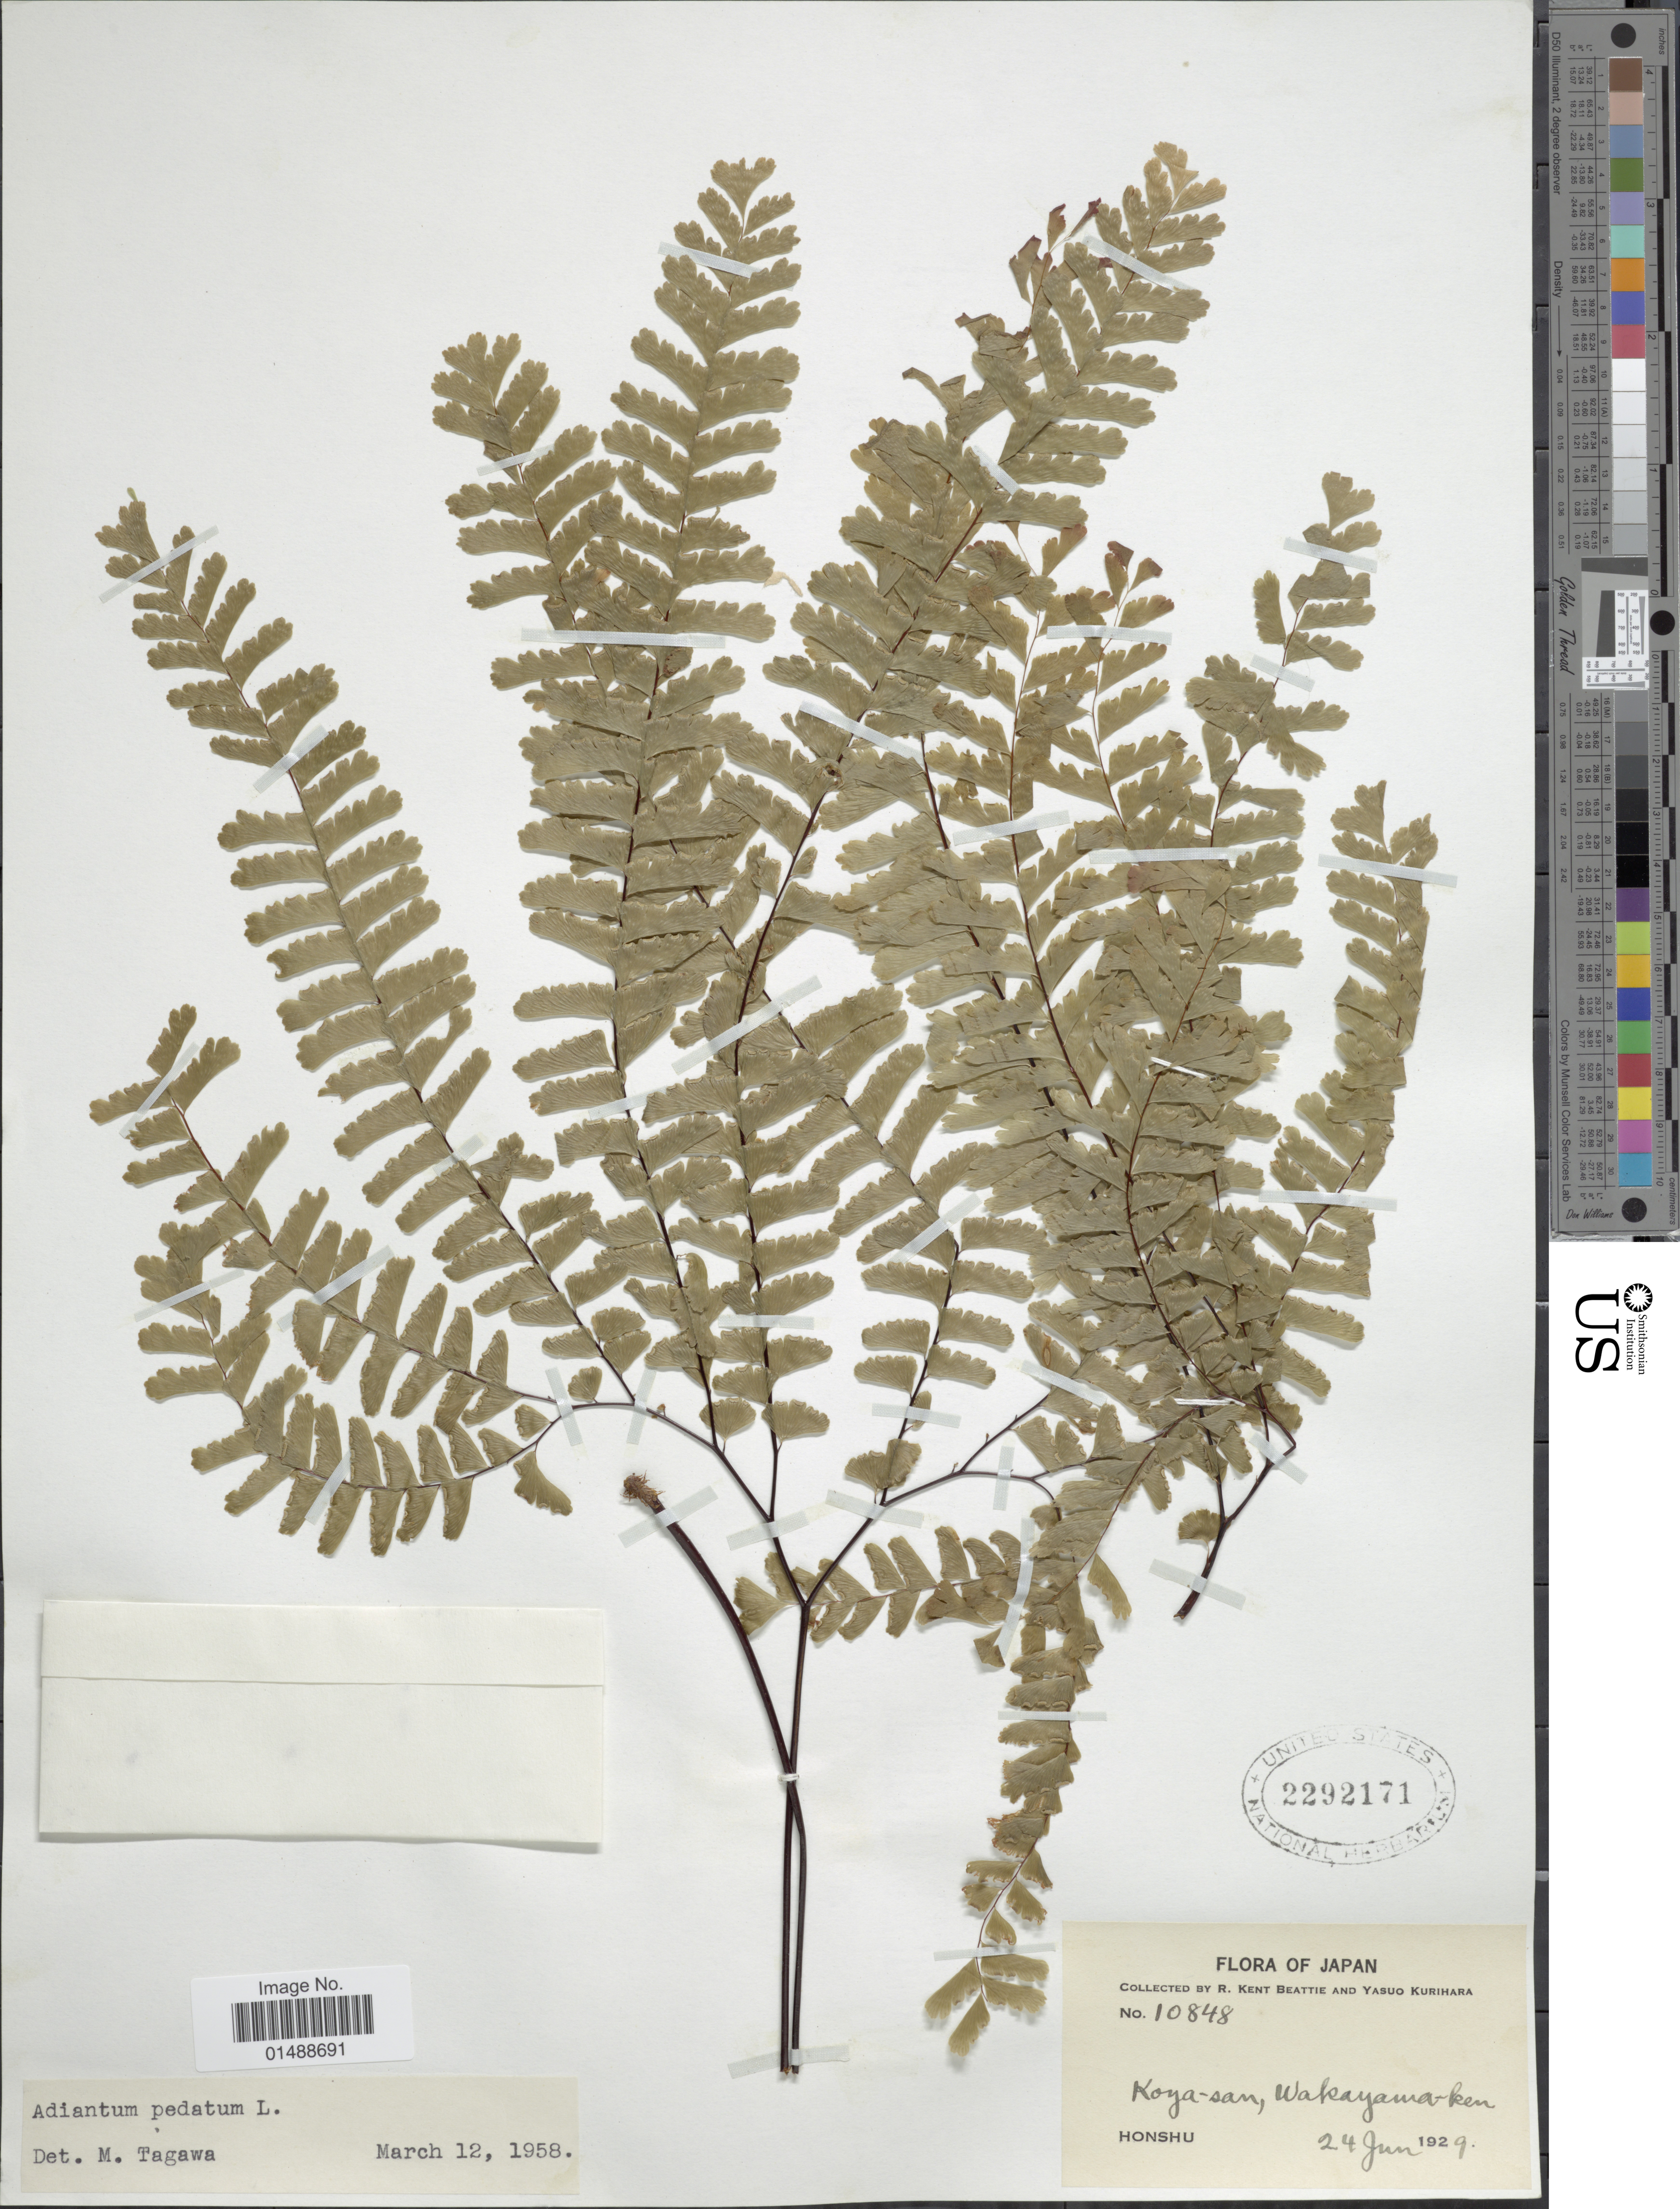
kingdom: Plantae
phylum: Tracheophyta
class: Polypodiopsida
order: Polypodiales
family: Pteridaceae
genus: Adiantum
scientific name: Adiantum pedatum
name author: L.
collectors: R. K. Beattie & Y. Kurihara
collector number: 10848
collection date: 1929-01-24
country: Japan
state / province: Wakayama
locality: Japan, Koya-san, Wakayama-ken, Honshu.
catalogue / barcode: US 2292171